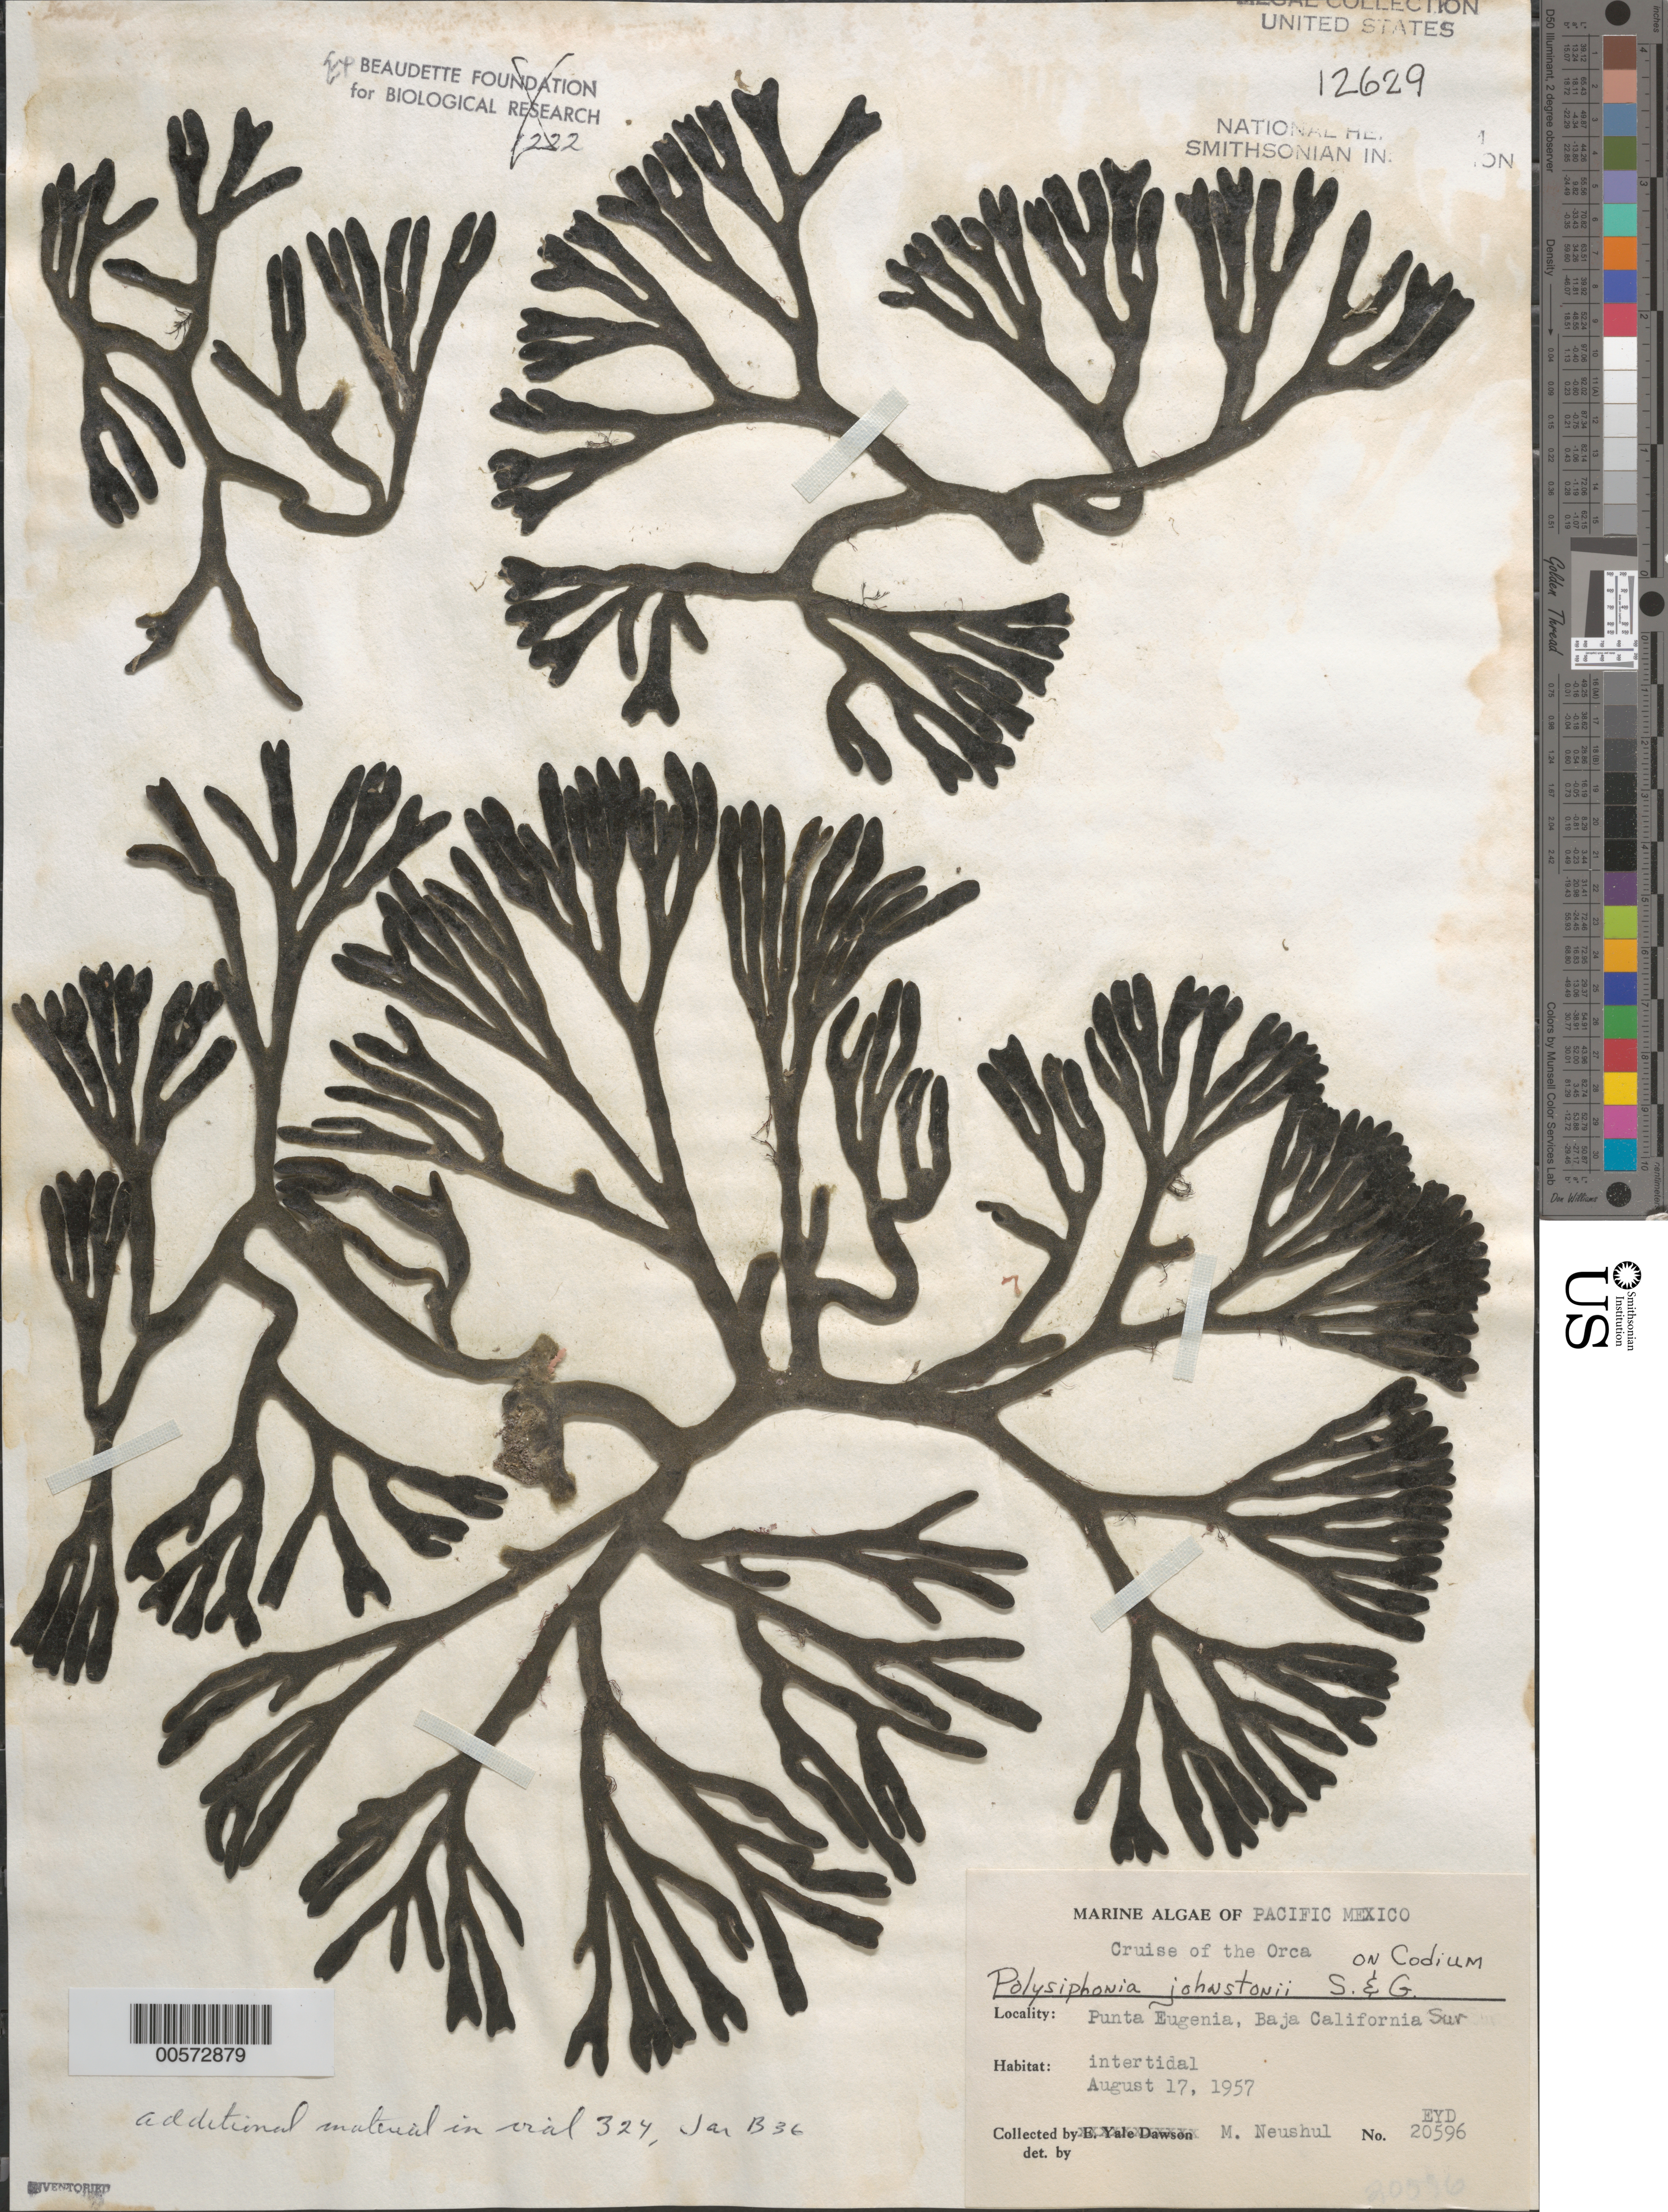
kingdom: Plantae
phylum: Rhodophyta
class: Florideophyceae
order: Ceramiales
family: Rhodomelaceae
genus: Melanothamnus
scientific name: Melanothamnus johnstonii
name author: (Setchell & N.L. Gardner) Diaz-Tapia & Maggs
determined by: Algae name updating Project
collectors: M. Neushul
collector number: EYD 20596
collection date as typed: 17 Aug 1957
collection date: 1957-08-17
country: Mexico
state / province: Baja California Sur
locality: Punta Eugenia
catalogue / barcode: US 12629